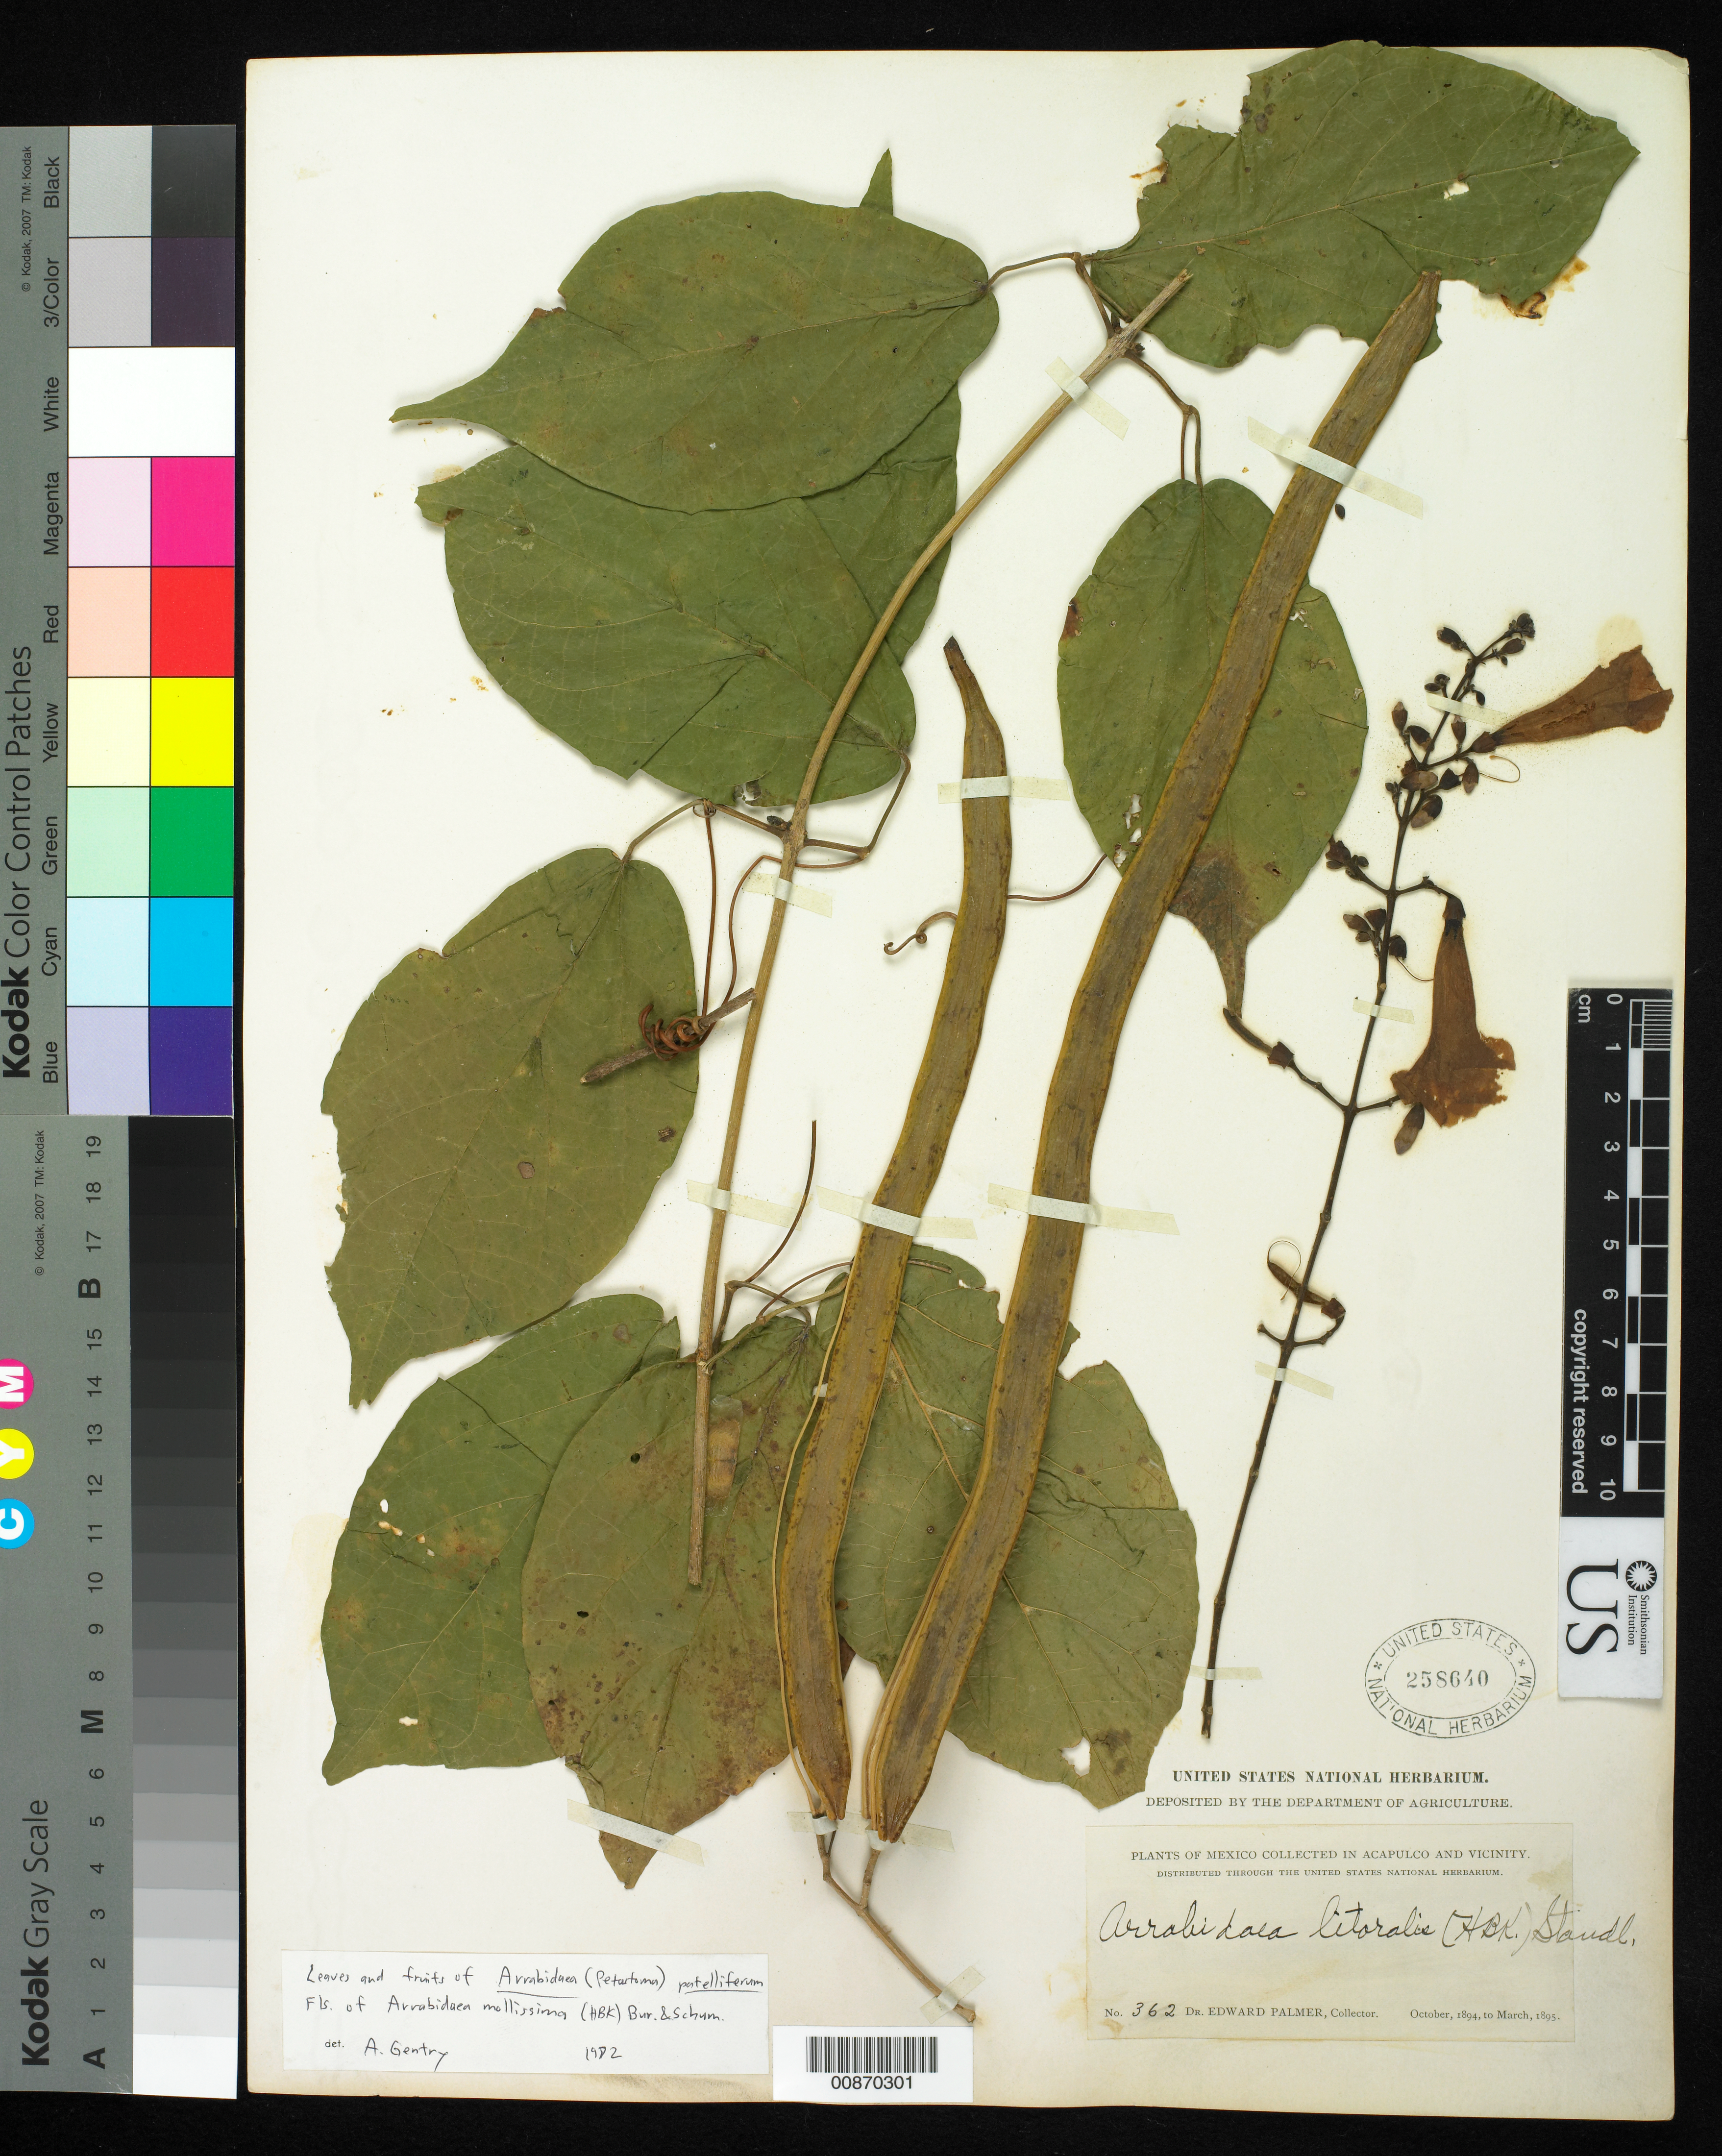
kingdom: Plantae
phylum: Tracheophyta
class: Magnoliopsida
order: Lamiales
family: Bignoniaceae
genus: Fridericia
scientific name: Fridericia mollissima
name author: (Kunth) L.G. Lohmann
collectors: E. Palmer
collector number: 362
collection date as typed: Oct 1894 to -- Mar 1895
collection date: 1894-10/1895-03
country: Mexico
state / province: Guerrero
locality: Acapulco, Guerrero and vicinity.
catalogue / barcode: US 258640